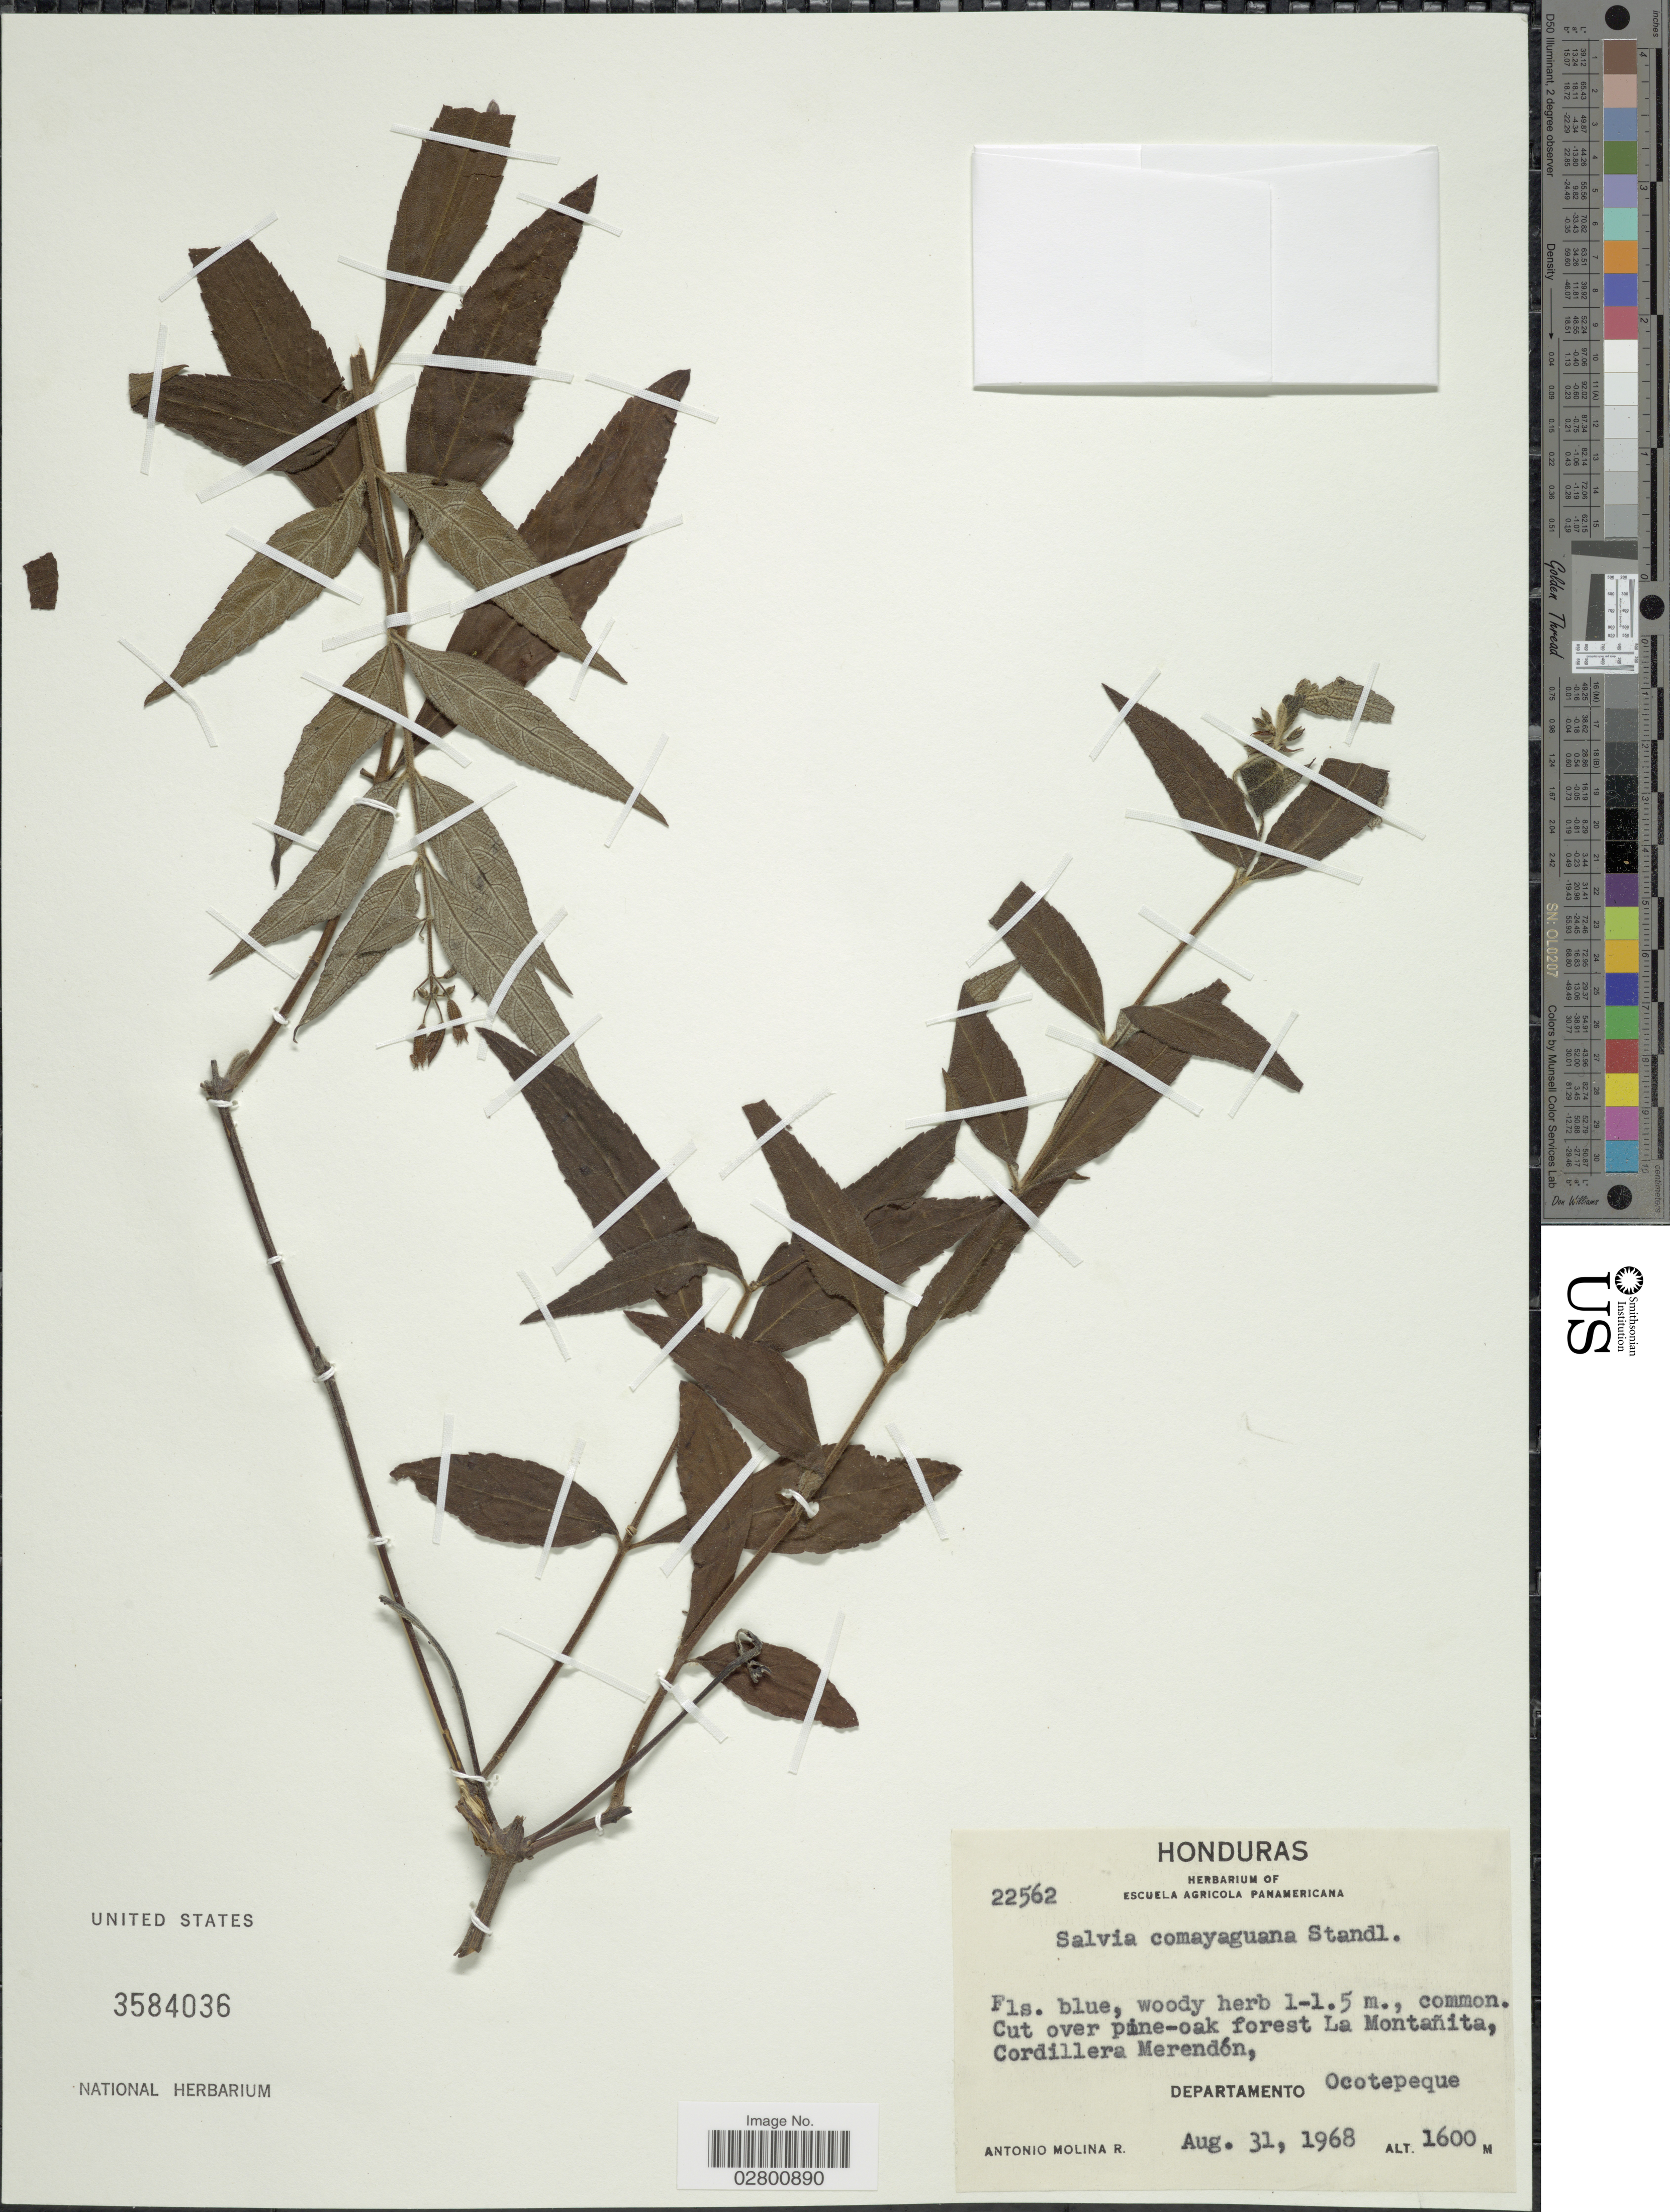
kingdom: Plantae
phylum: Tracheophyta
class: Magnoliopsida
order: Lamiales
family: Lamiaceae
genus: Salvia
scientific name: Salvia comayaguana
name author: Standl.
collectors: A. Molina R.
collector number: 22562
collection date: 1968-08-31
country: Honduras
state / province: Ocotepeque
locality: Cut over pine-oak forest La Montañita, Cordillera Merendón, Departamento Ocotepeque.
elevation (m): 1600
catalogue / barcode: US 3584036